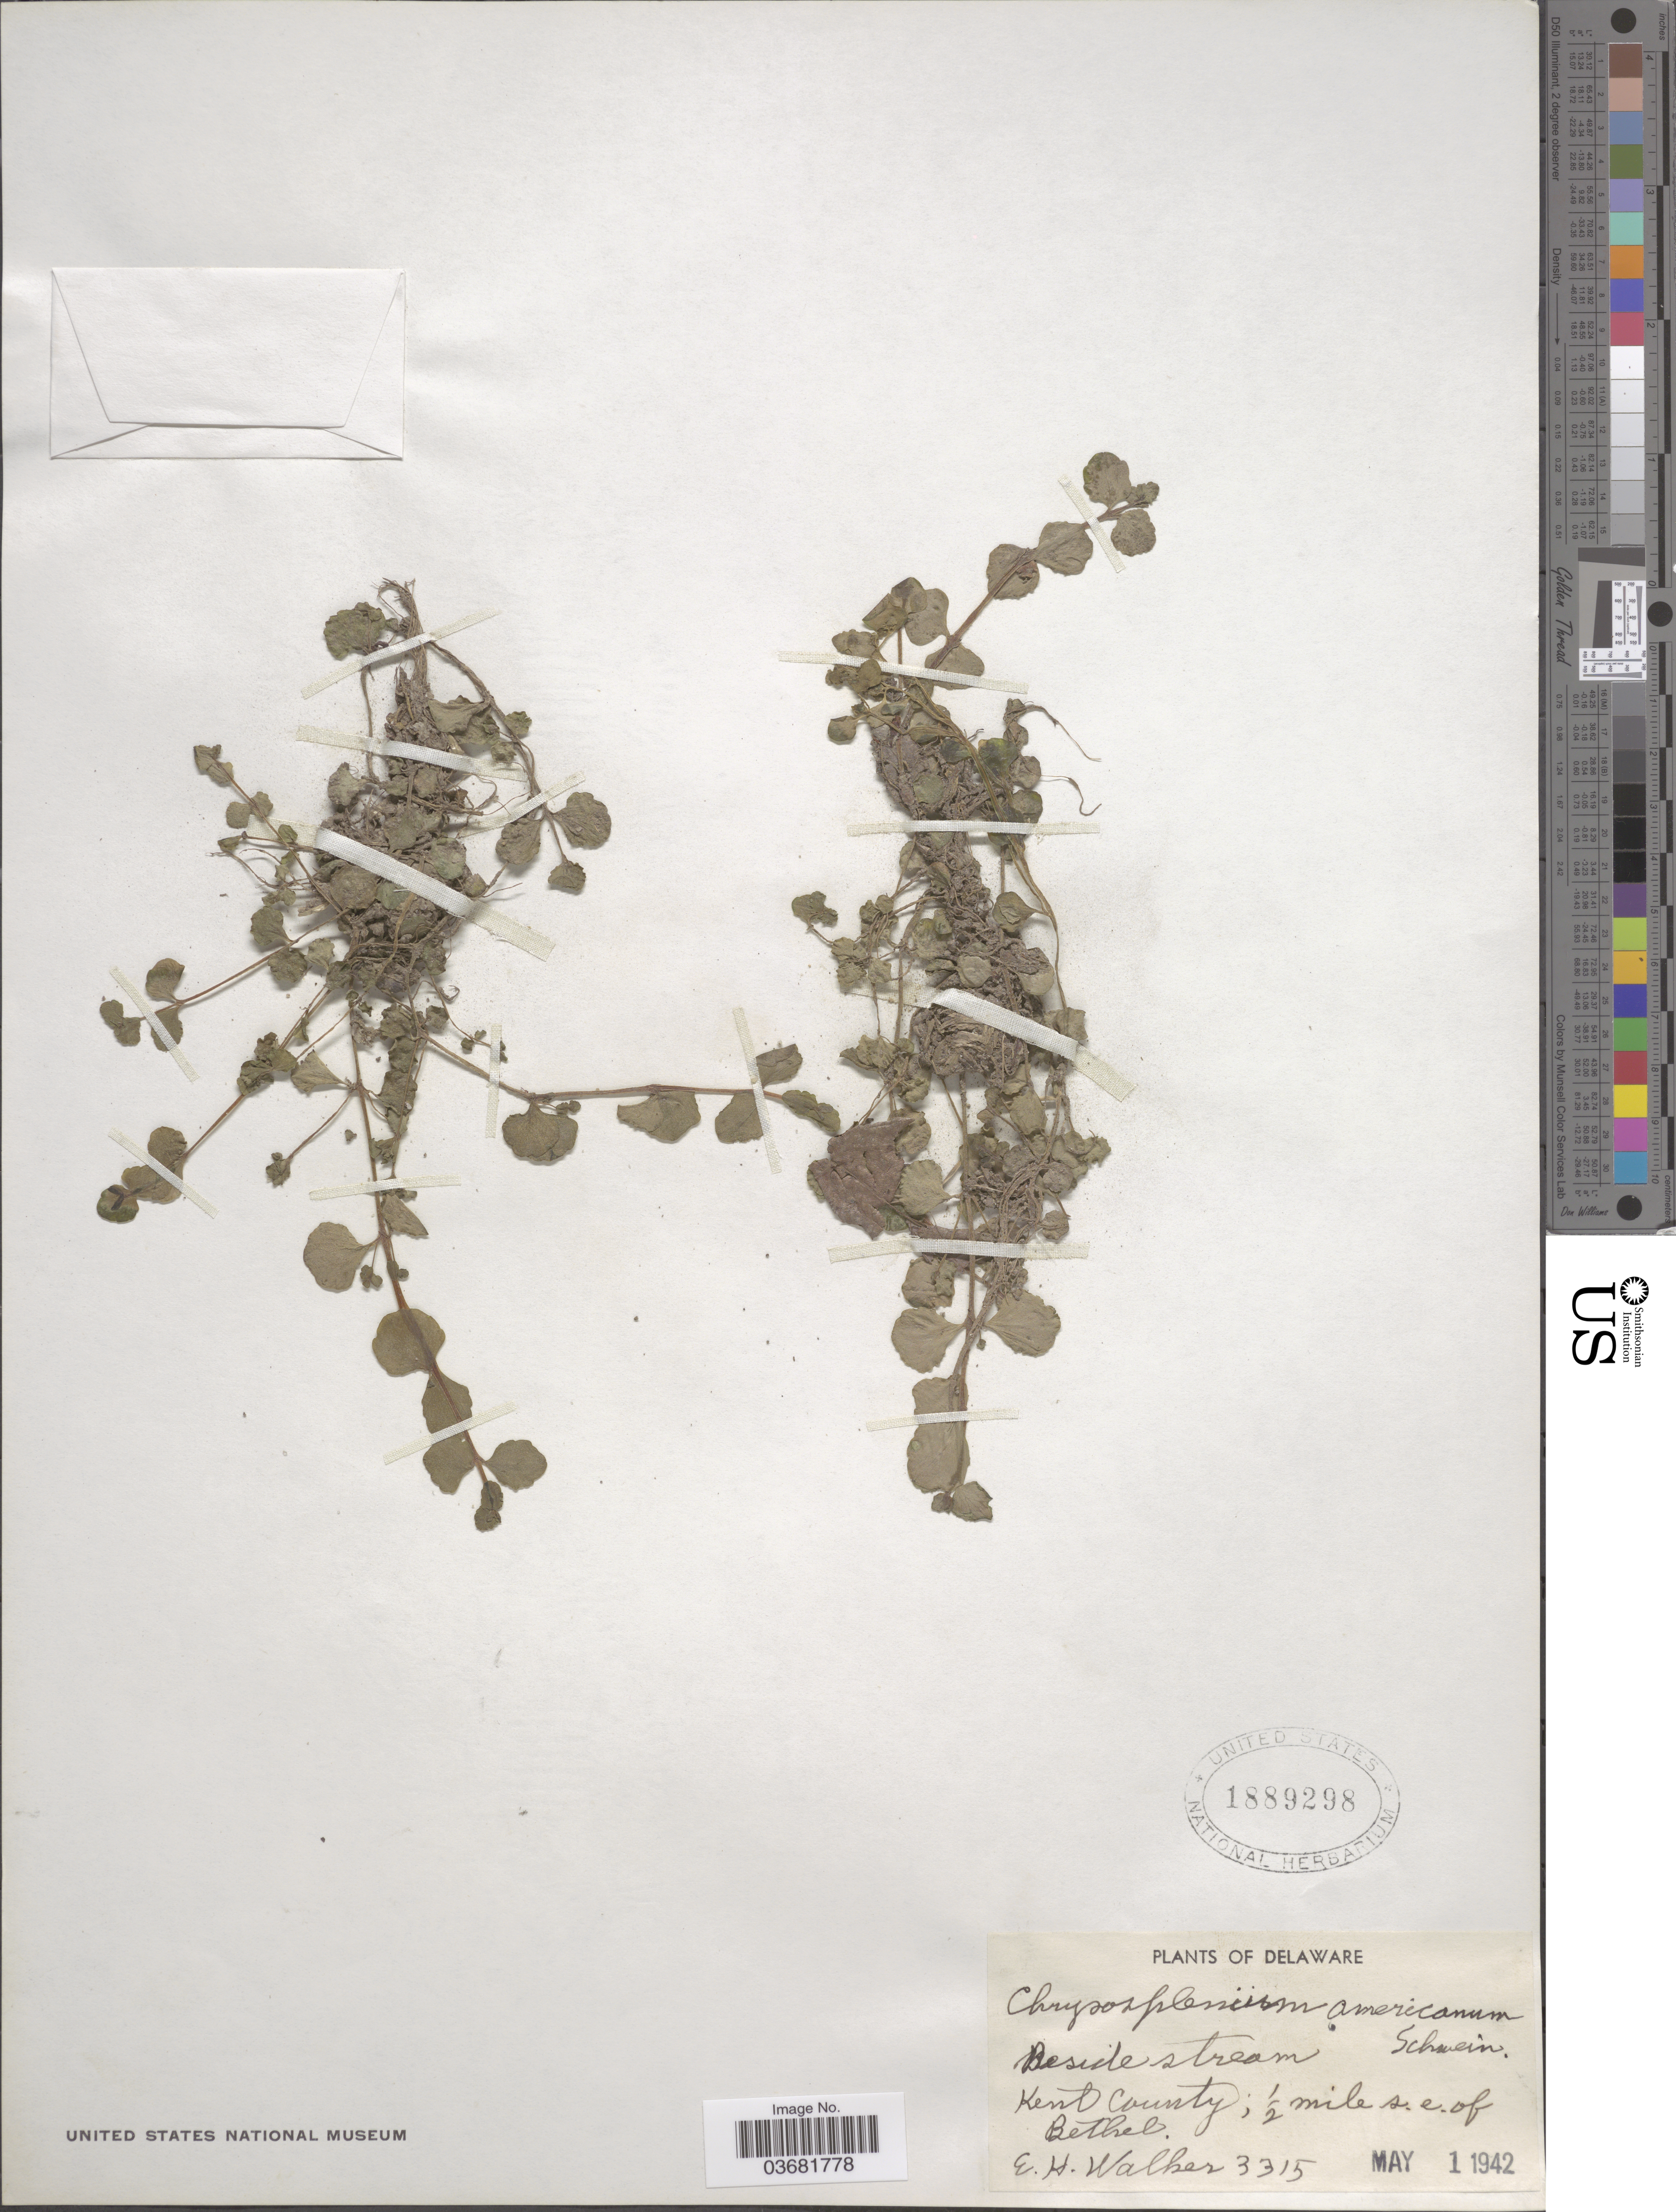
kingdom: Plantae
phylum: Tracheophyta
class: Magnoliopsida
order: Saxifragales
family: Saxifragaceae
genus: Chrysosplenium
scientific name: Chrysosplenium americanum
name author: Schwein.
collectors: E. H. Walker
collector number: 3315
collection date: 1942-05-01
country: United States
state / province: Delaware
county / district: Kent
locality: Besides stream. ½ mile SE of Bethel.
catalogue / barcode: US 1889298